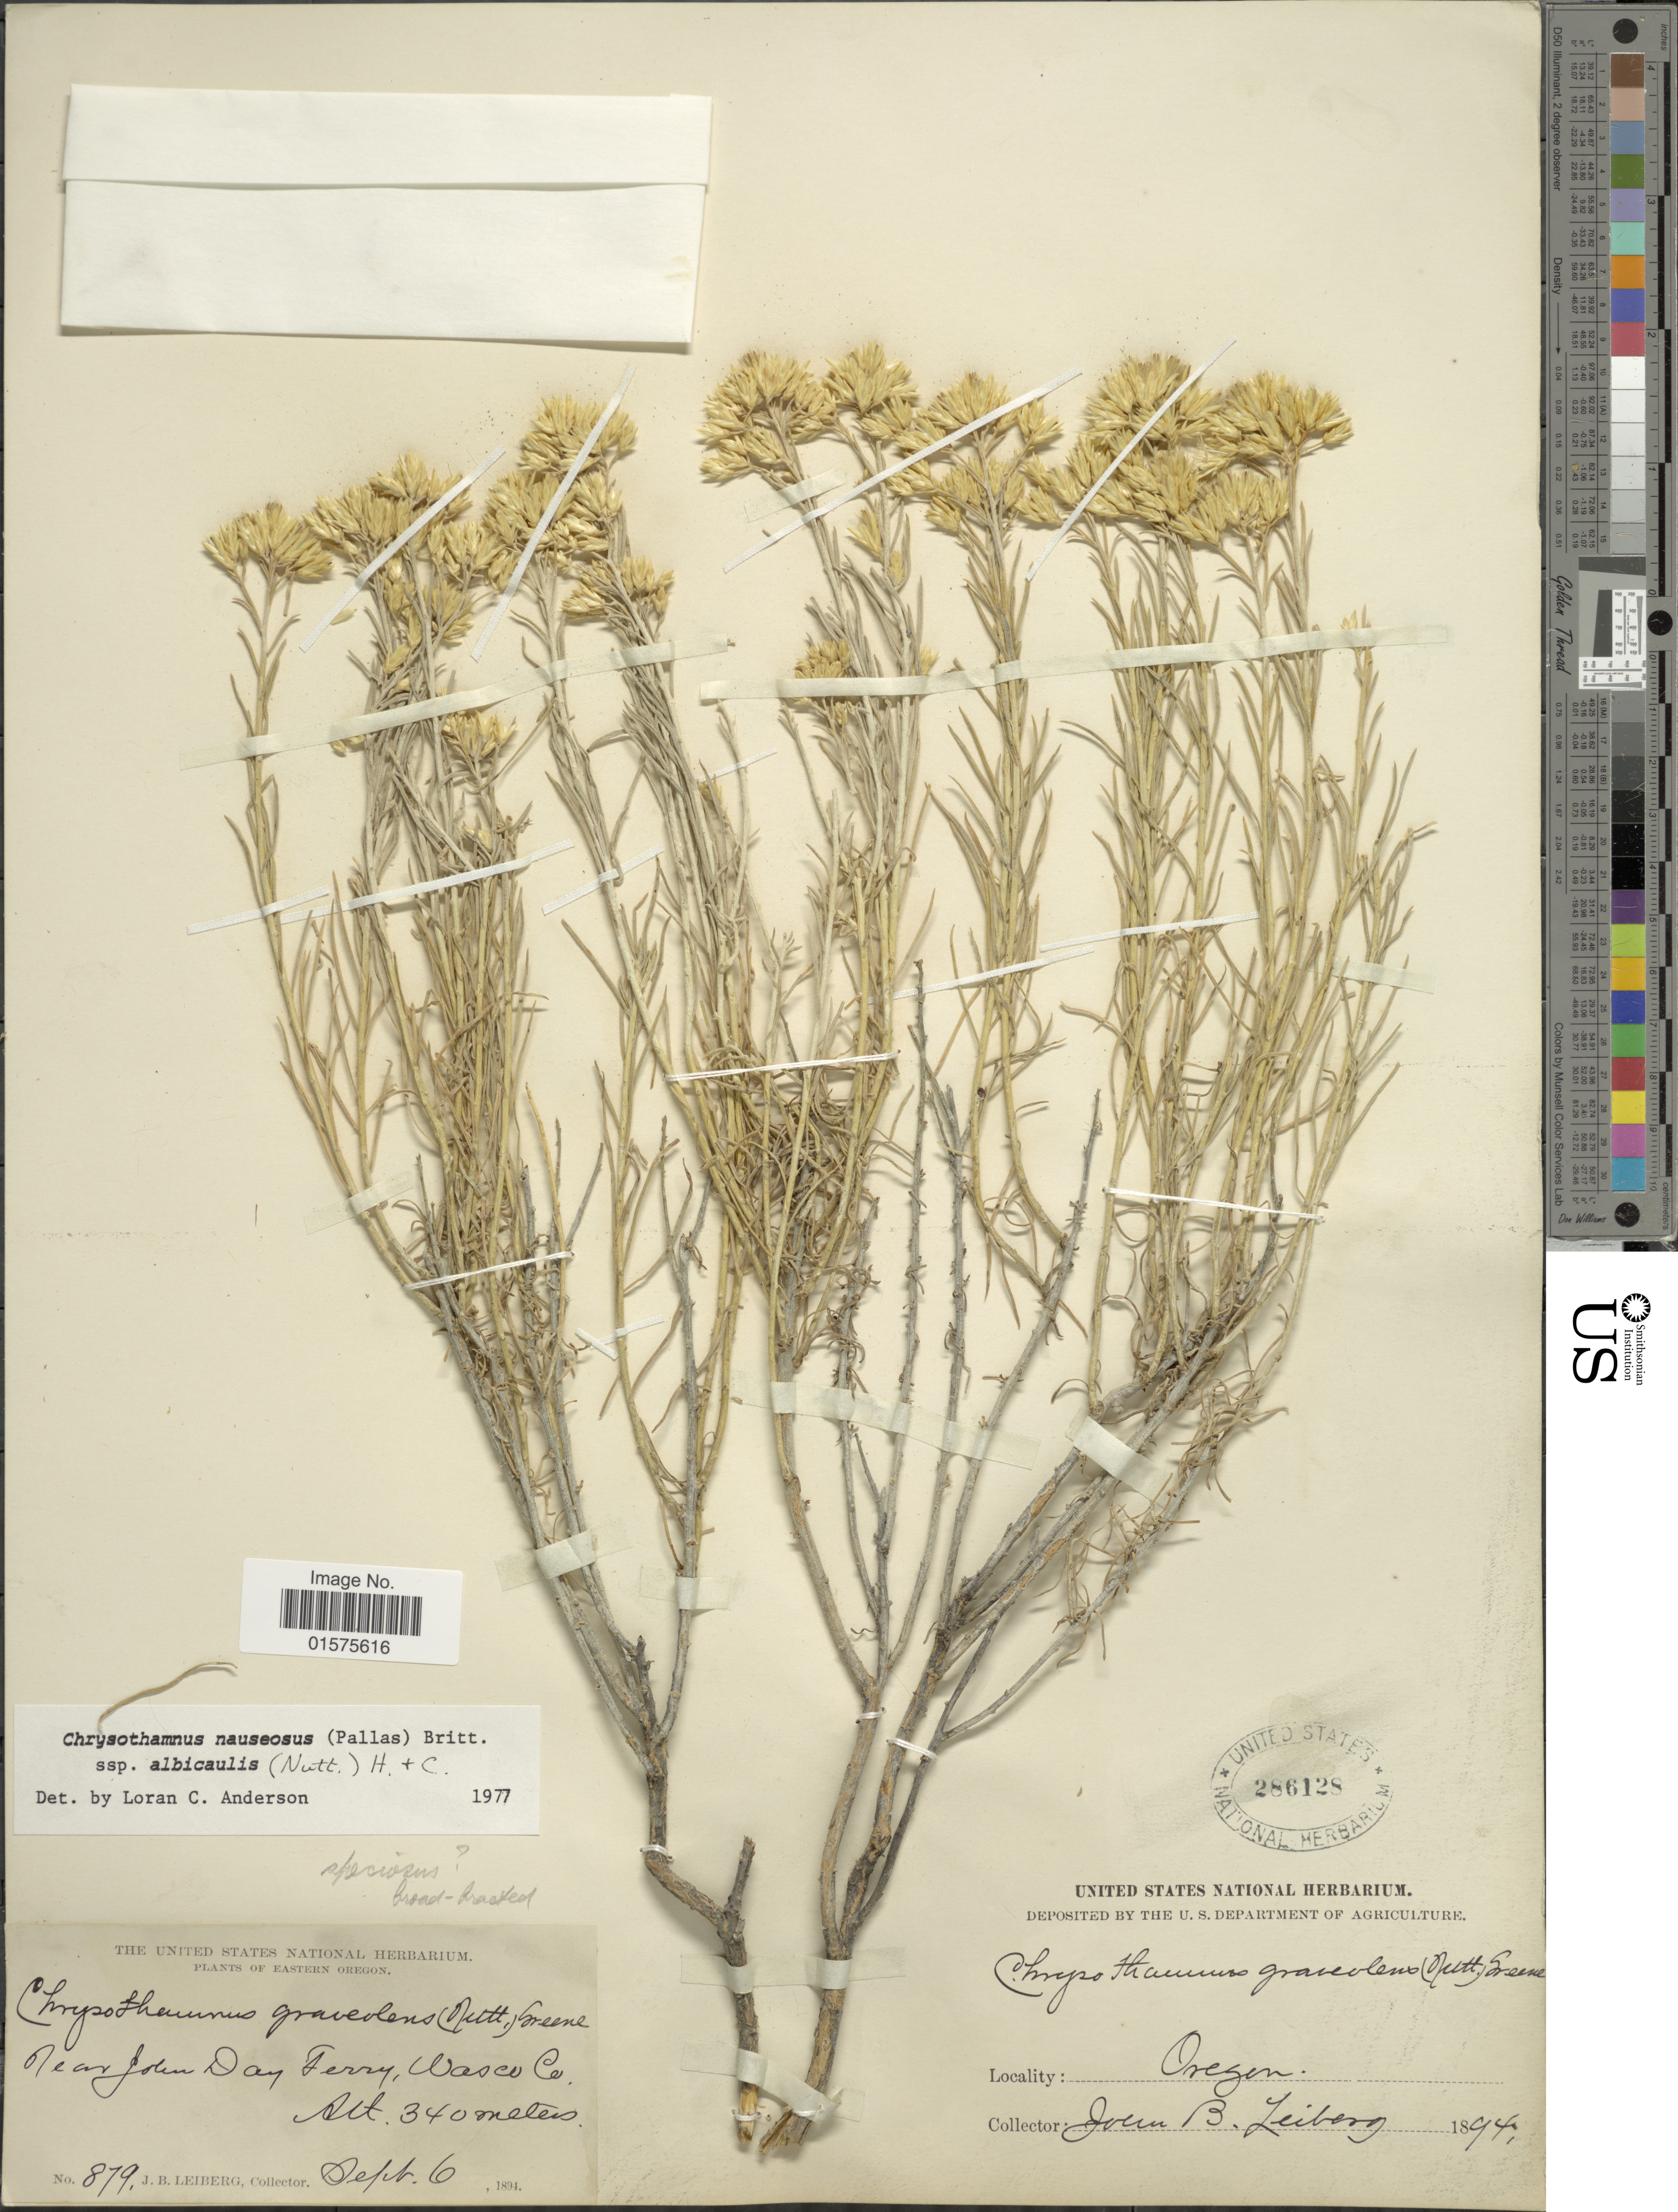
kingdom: Plantae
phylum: Tracheophyta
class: Magnoliopsida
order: Asterales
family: Asteraceae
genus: Ericameria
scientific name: Ericameria nauseosa var. speciosa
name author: (Nutt.) G.L. Nesom & G.I. Baird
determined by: Urbatsch, Lowell E., Curator (LSU), Louisiana State University (UNITED STATES)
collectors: J. Leiberg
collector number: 879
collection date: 1894-09-06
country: United States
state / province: Oregon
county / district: Wasco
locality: Near John Day Ferry, Wasco Co.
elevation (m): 340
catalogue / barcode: US 286128